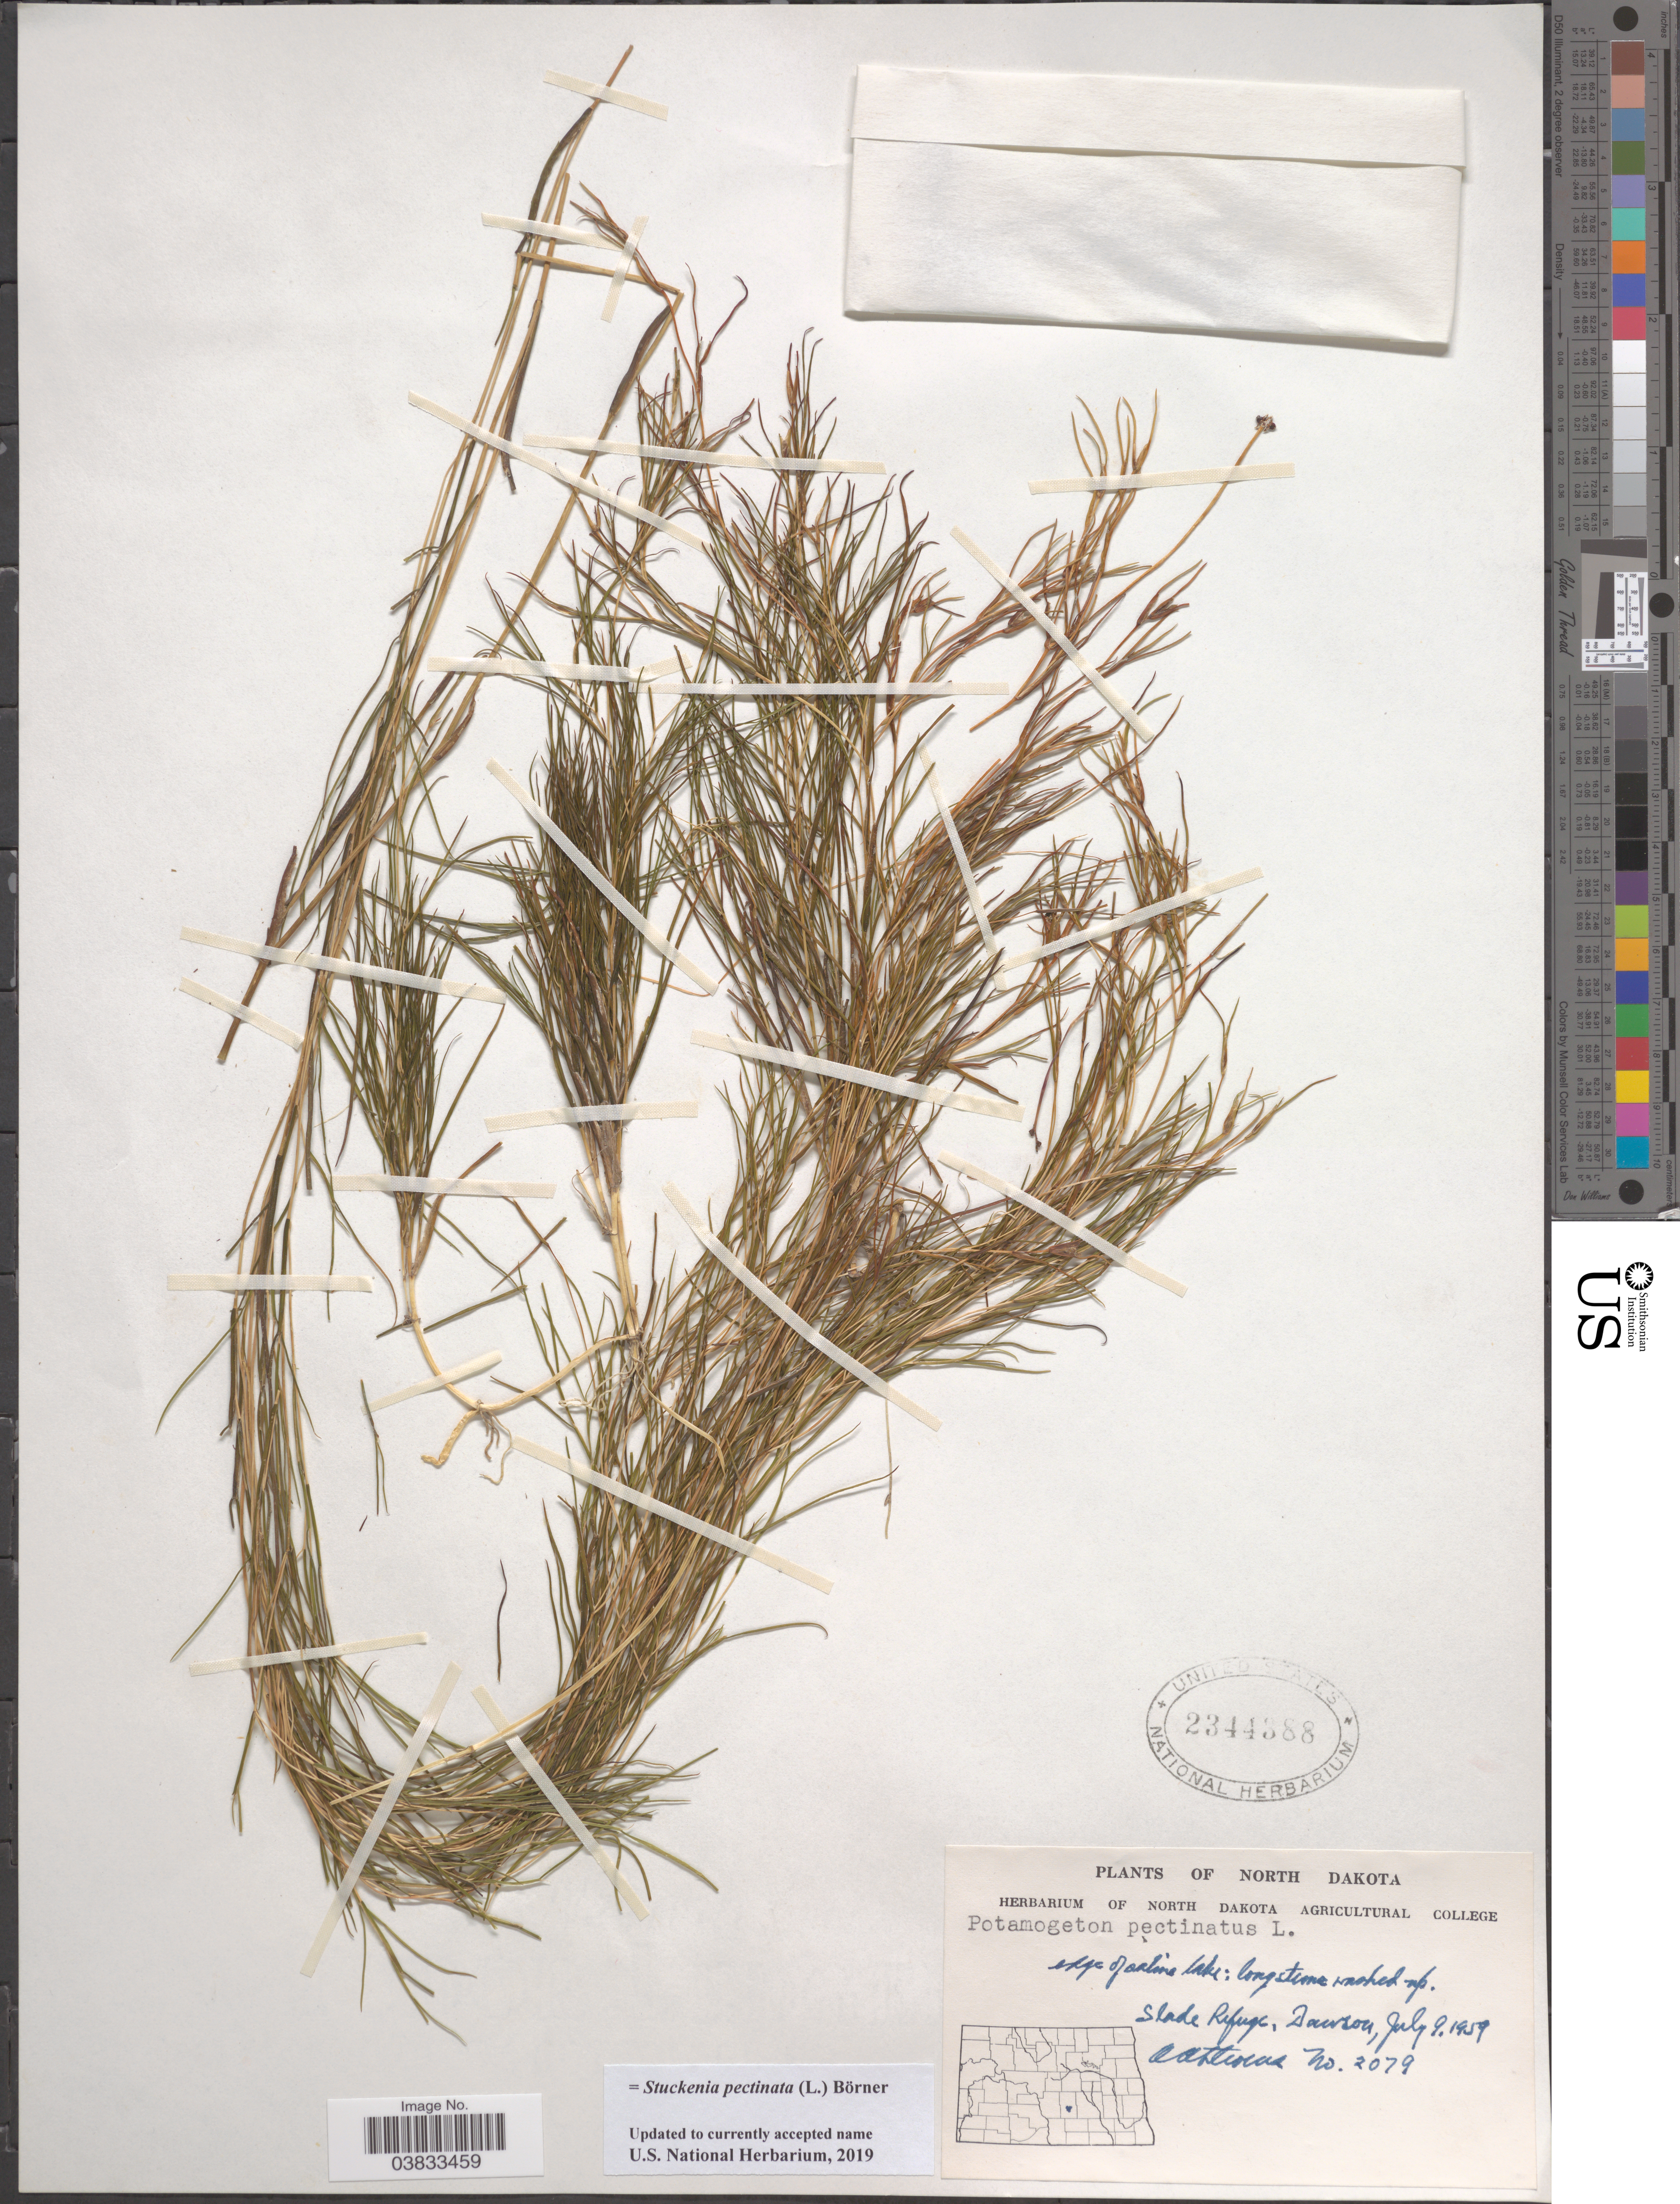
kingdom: Plantae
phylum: Tracheophyta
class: Liliopsida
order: Alismatales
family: Potamogetonaceae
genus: Stuckenia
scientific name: Stuckenia pectinata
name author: (L.) Börner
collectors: O. A. Stevens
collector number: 2079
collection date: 1959-07-09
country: United States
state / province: North Dakota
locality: Slade Refuge, Dawson.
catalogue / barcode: US 2344388